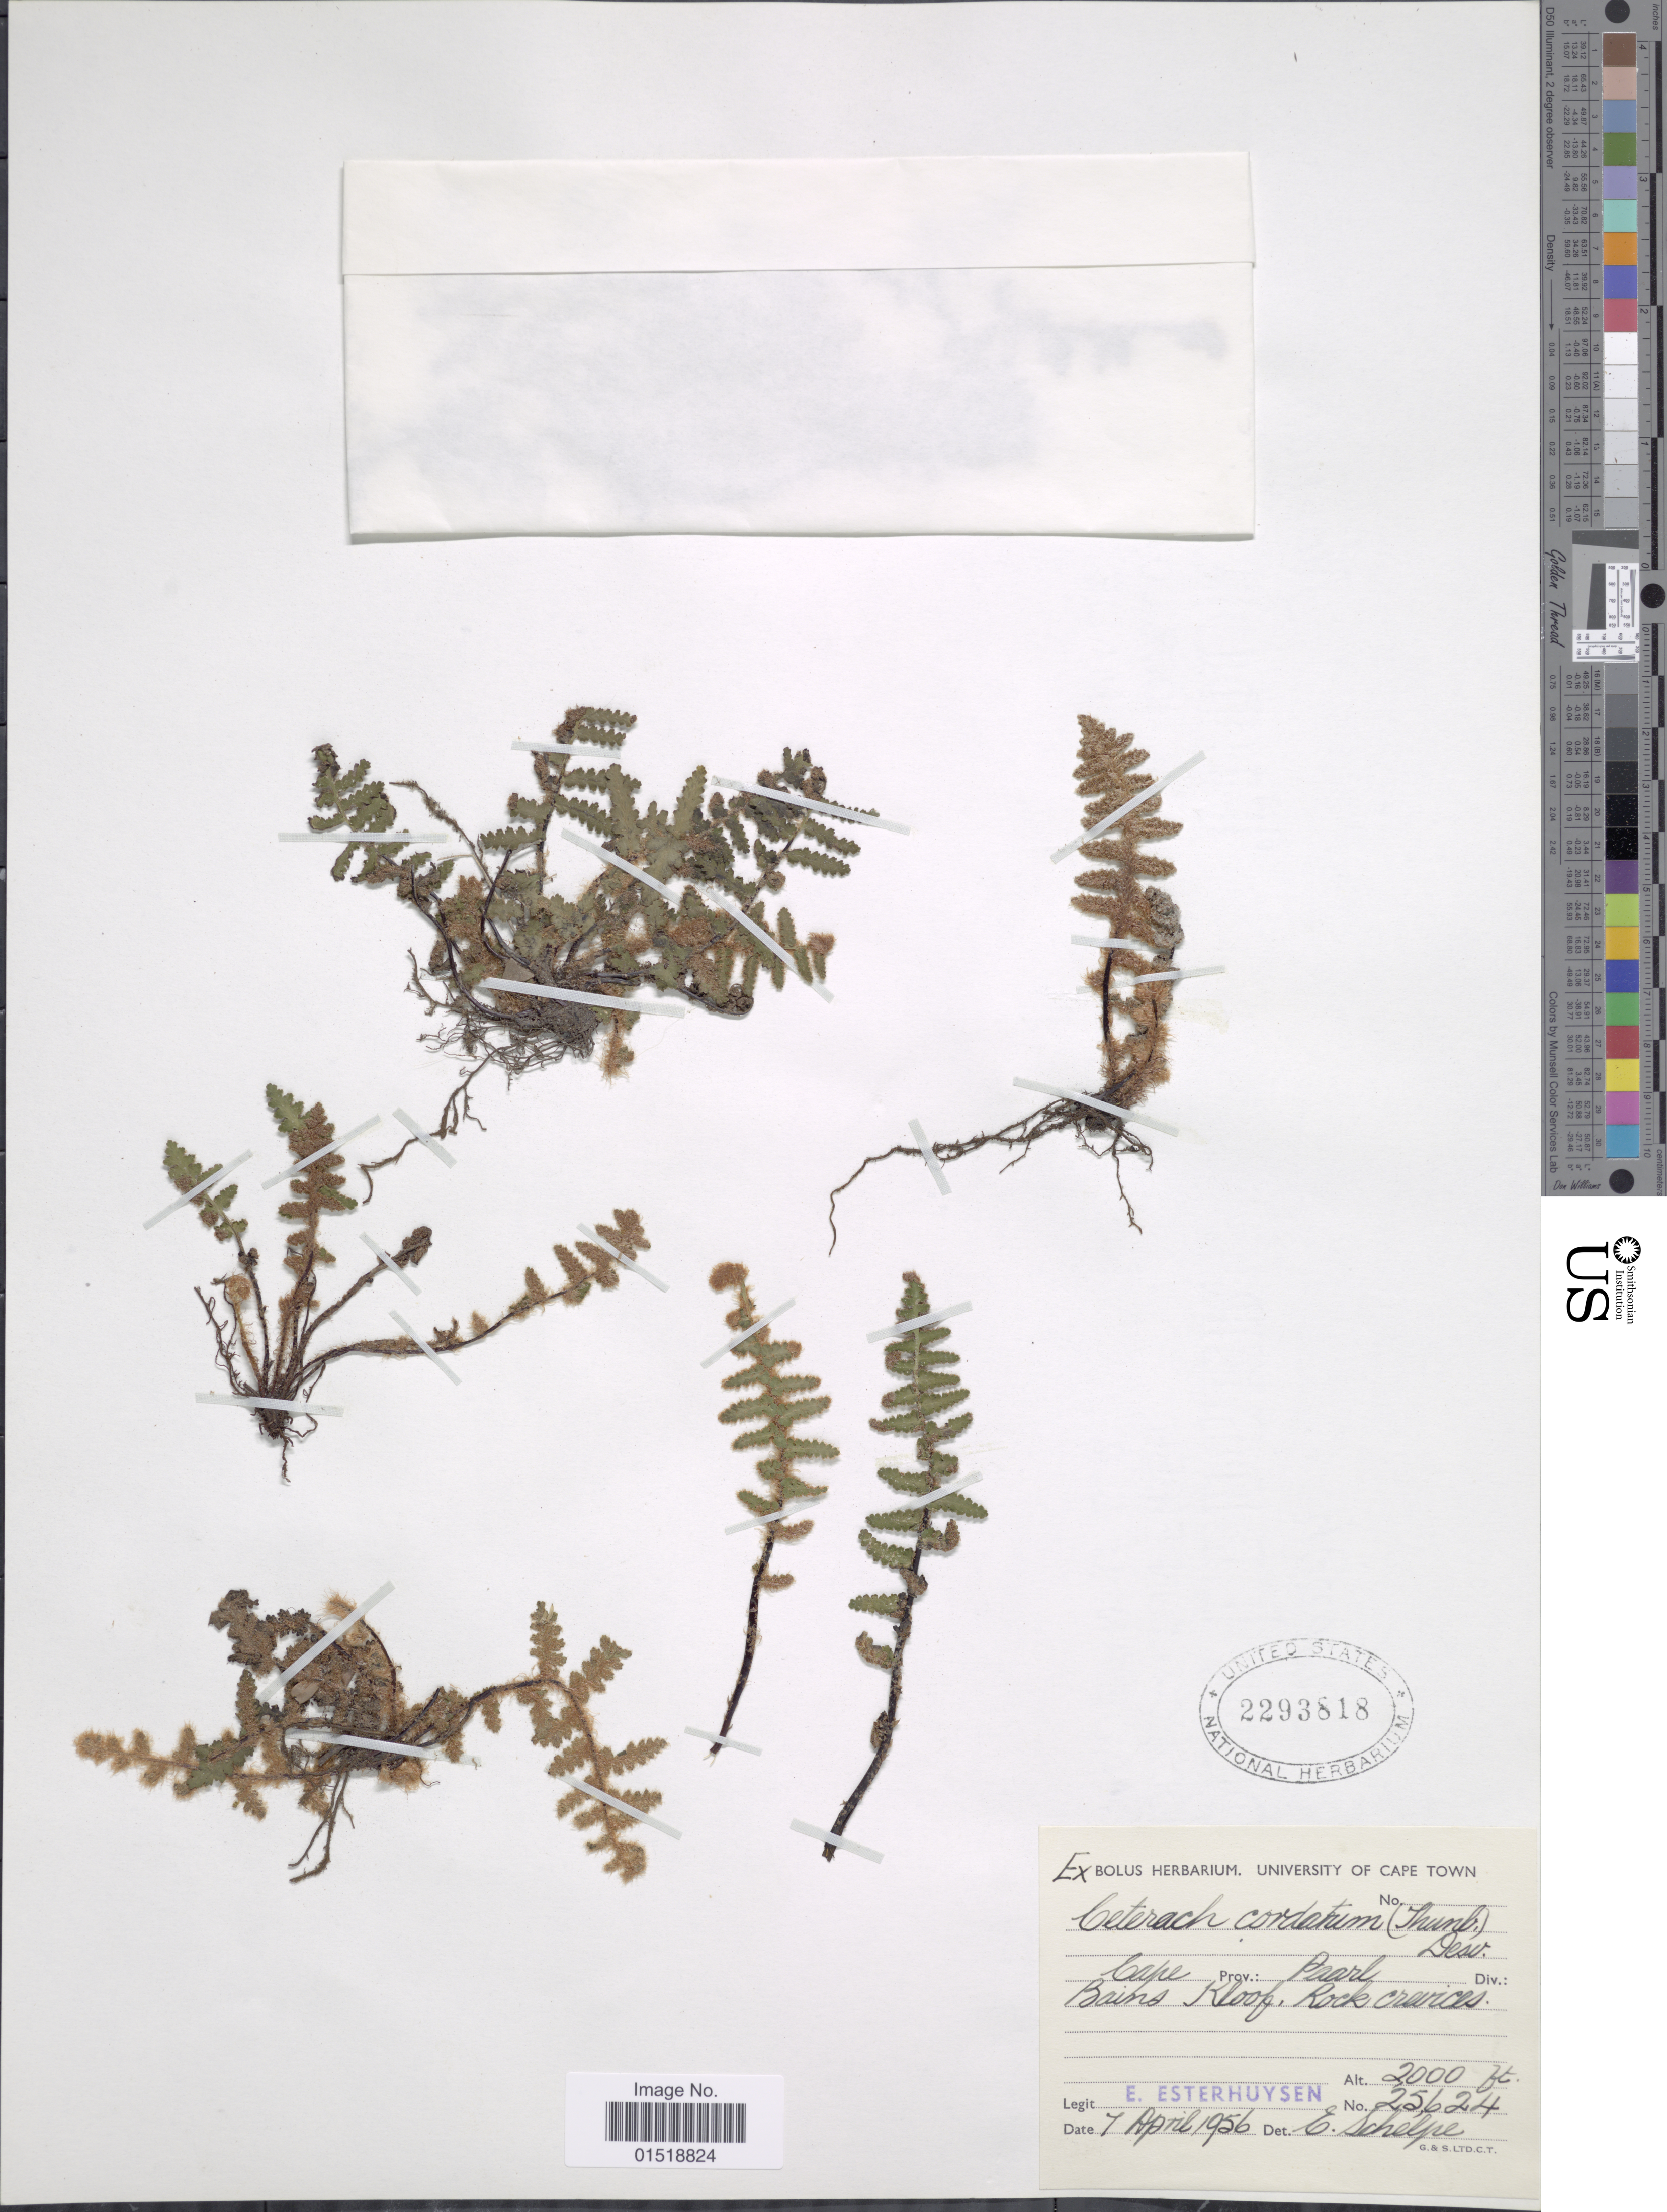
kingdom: Plantae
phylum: Tracheophyta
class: Polypodiopsida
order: Polypodiales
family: Aspleniaceae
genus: Asplenium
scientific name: Asplenium cordatum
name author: (Thunb.) Sw.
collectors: E. E. Esterhuysen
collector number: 25624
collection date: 1956-04-07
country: South Africa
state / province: Western Cape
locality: Cape Prov.: Paarl Div.: Bains Kloof, Rock crevices.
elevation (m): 610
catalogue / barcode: US 2293818